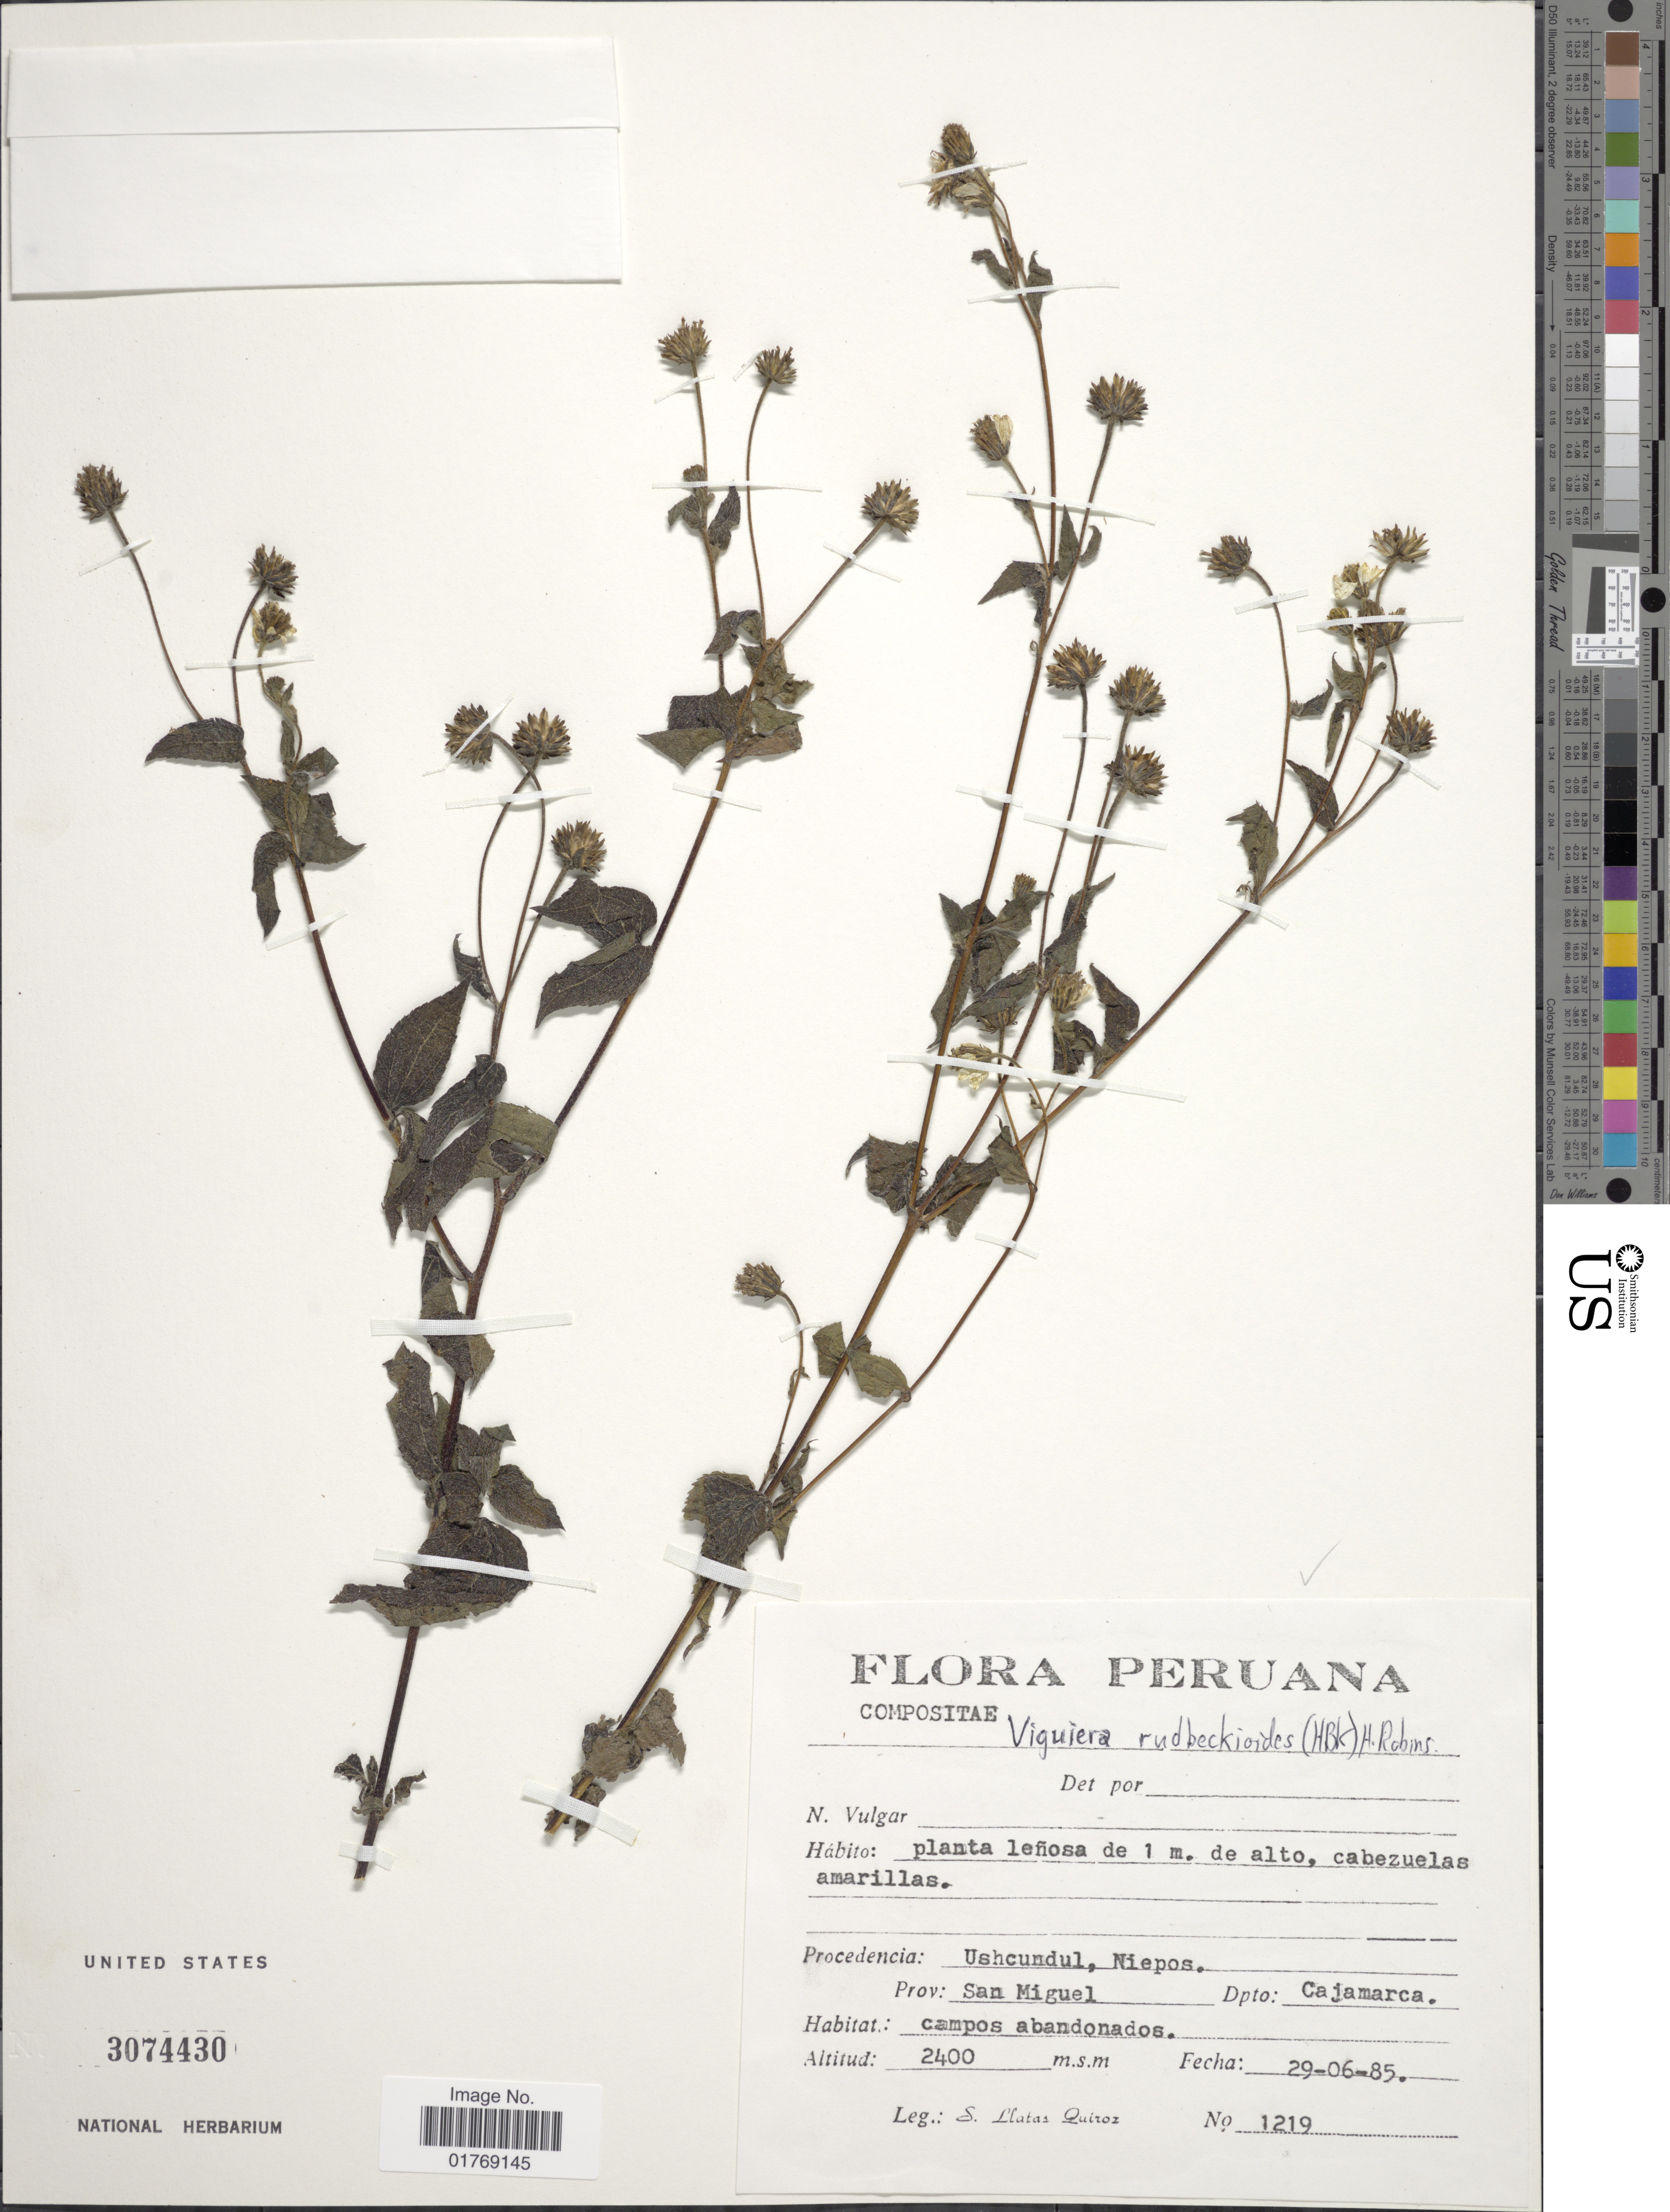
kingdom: Plantae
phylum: Tracheophyta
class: Magnoliopsida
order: Asterales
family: Asteraceae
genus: Viguiera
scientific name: Viguiera rudbeckioides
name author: (Kunth) H. Rob.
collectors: S. Llatas Quiroz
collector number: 1219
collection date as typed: Transcribed d/m/y: 29/6/85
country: Peru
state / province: Cajamarca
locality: Ushcundul, Niepos. Prov: San Miguel. Dpto: Cajamarca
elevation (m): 2400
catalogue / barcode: US 3074430